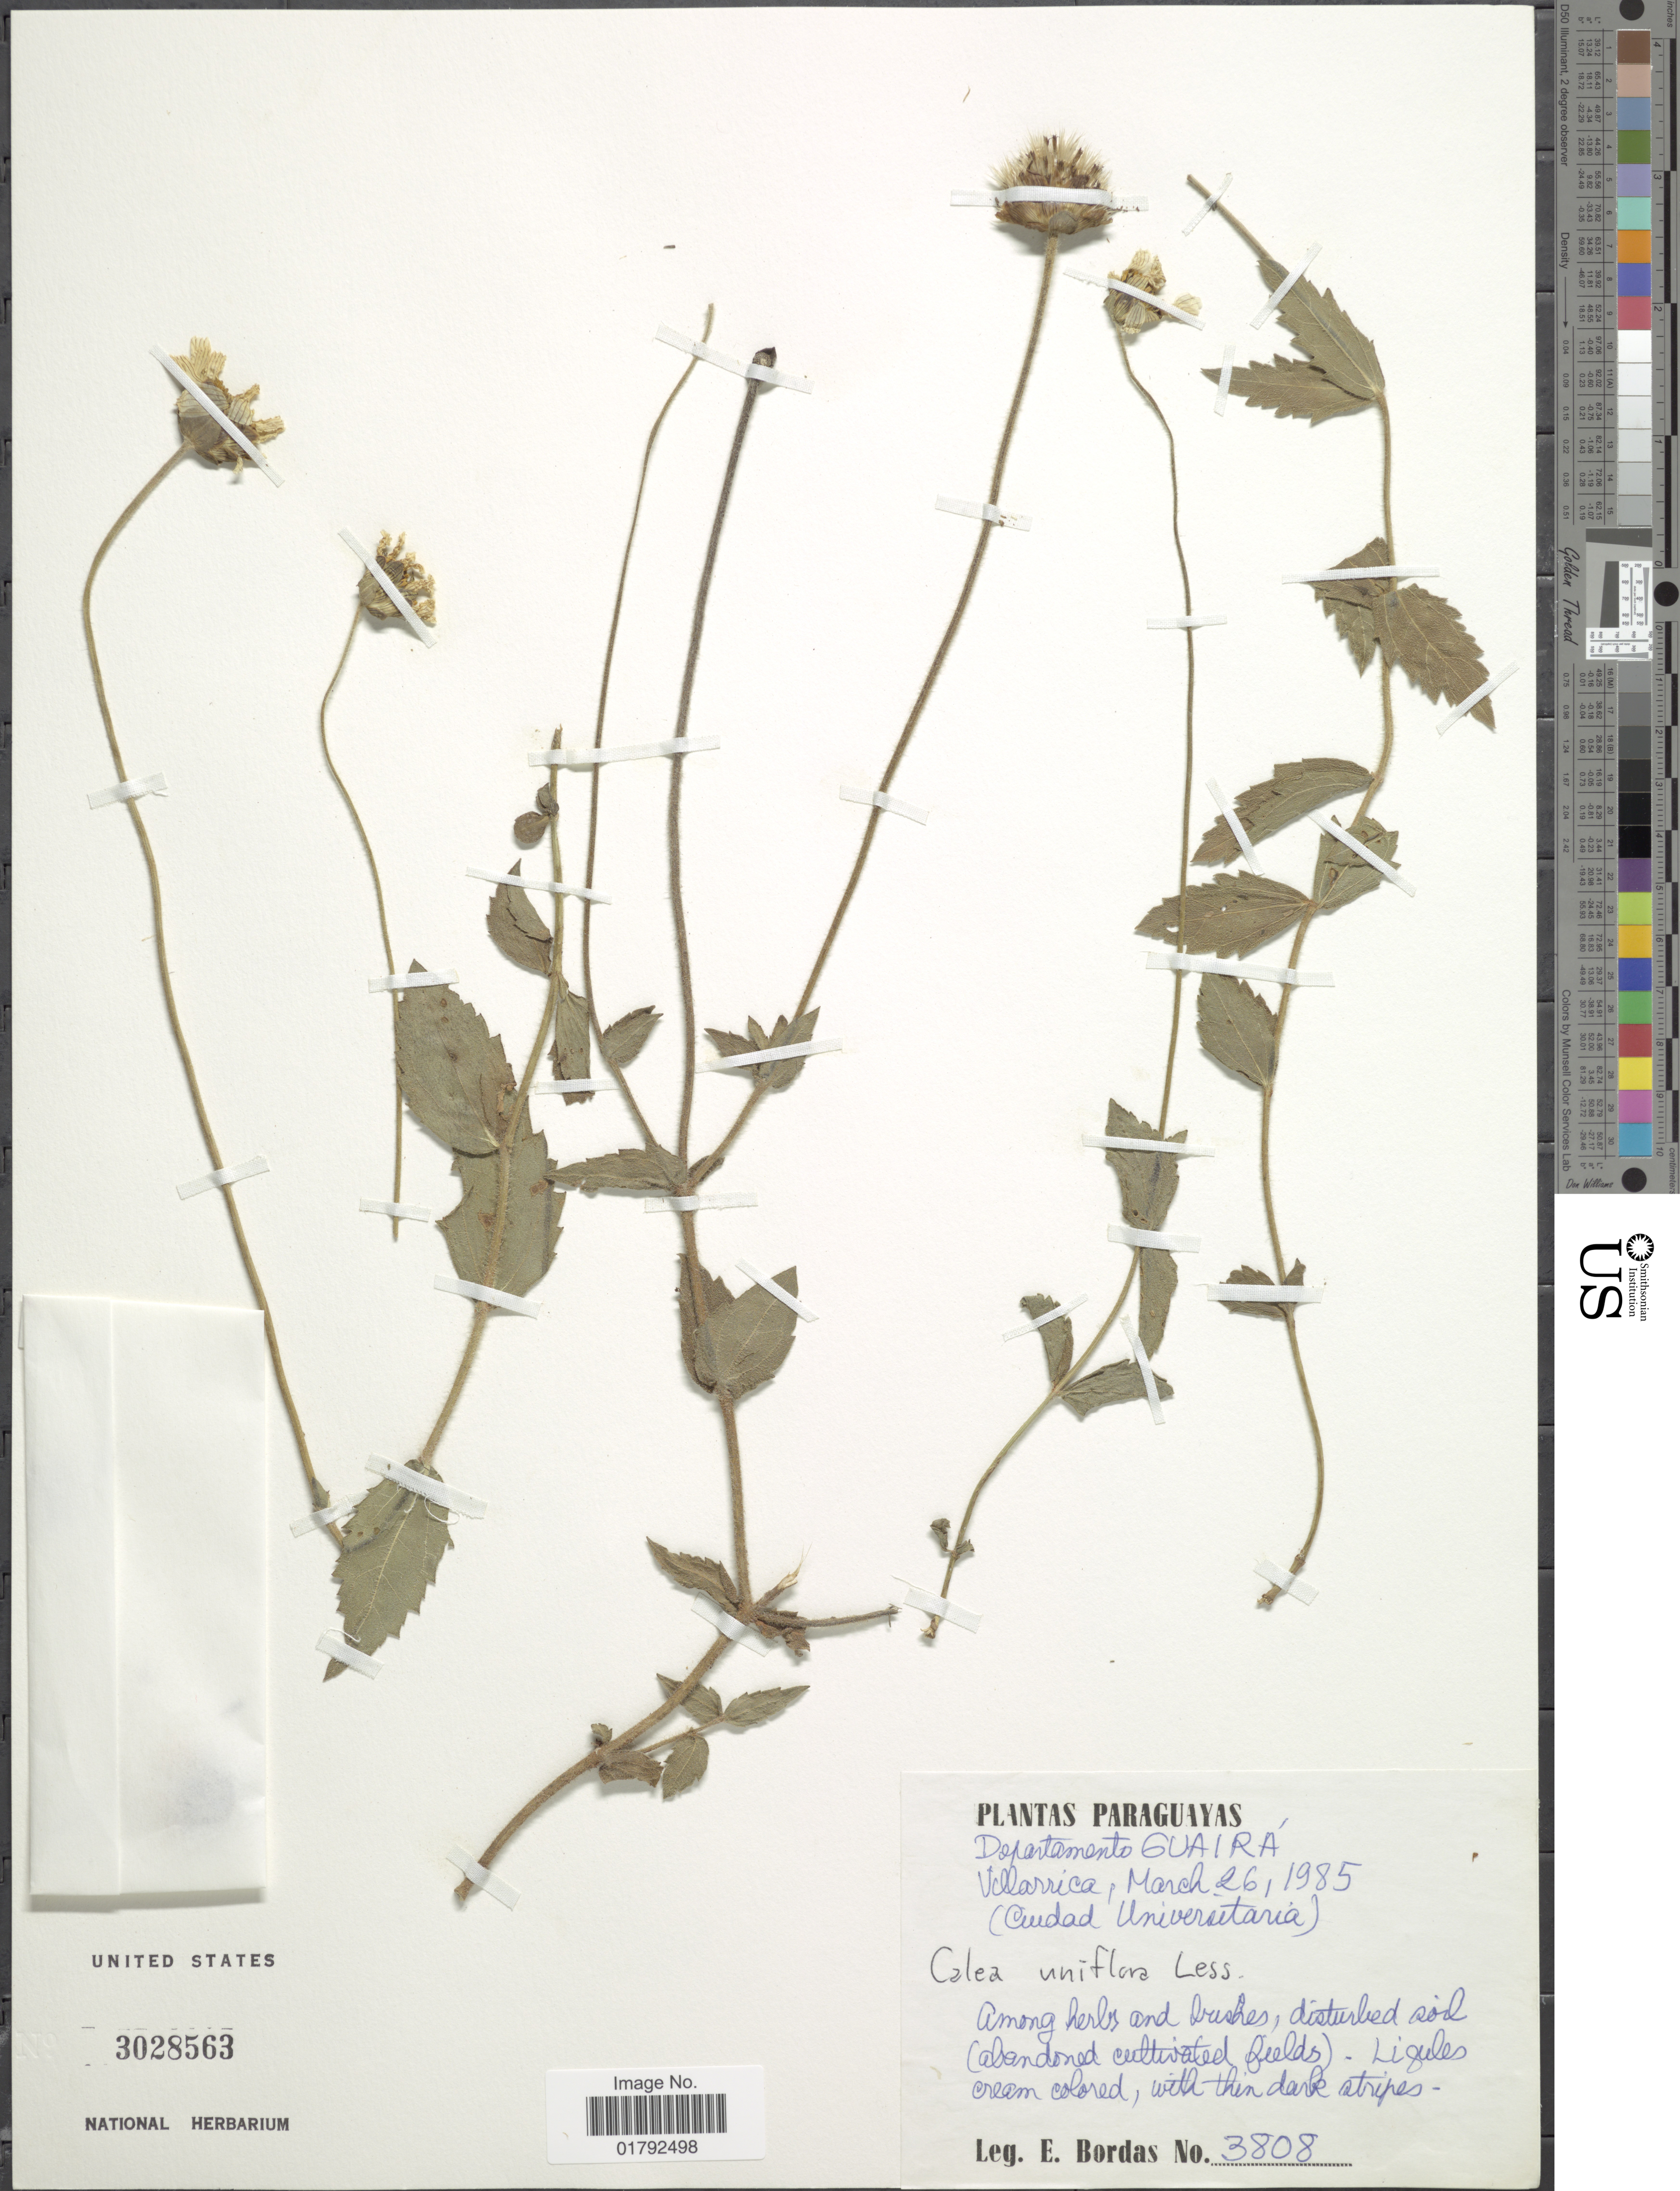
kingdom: Plantae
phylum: Tracheophyta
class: Magnoliopsida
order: Asterales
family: Asteraceae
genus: Calea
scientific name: Calea uniflora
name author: Less.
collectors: E. Bordas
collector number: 3808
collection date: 1985-03-26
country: Paraguay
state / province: Guaira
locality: Villarrica (Ciudad Universitaria), among herbs and bushes, disturbed soil (abandones cultivated fields).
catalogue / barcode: US 3028563